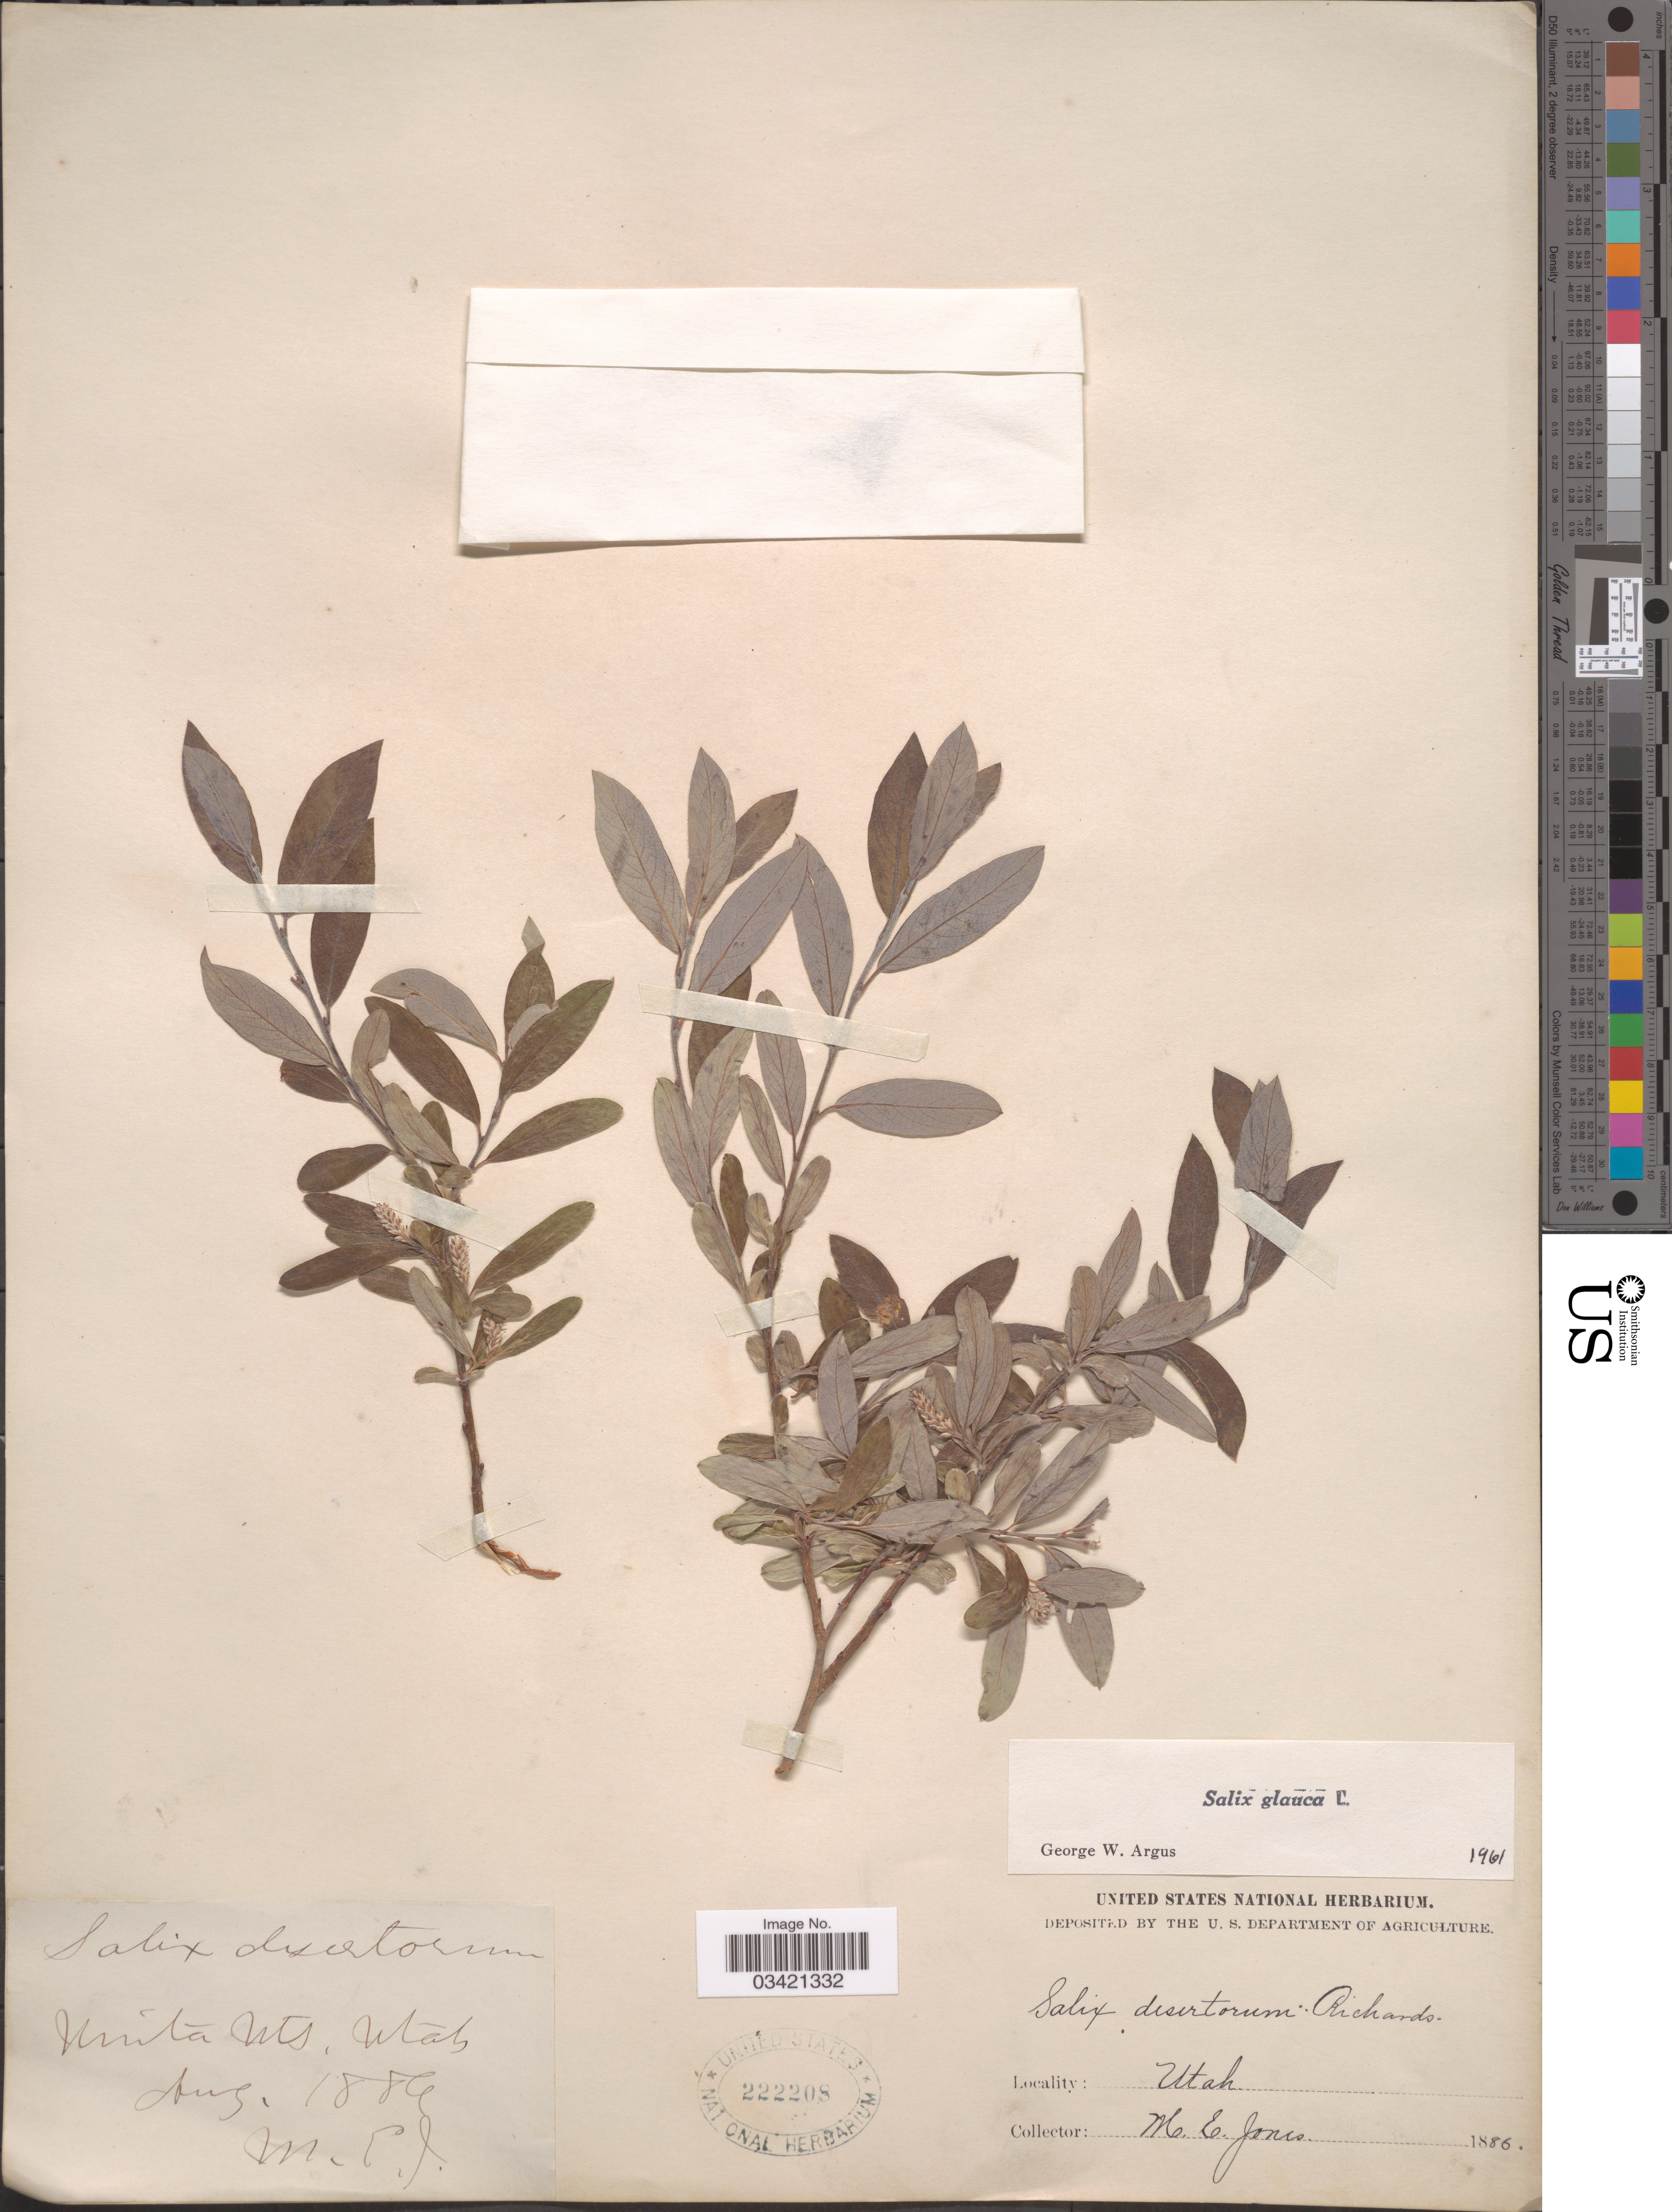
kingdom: Plantae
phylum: Tracheophyta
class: Magnoliopsida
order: Malpighiales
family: Salicaceae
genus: Salix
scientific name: Salix glauca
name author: L.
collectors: M. E. Jones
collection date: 1886-08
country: United States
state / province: Utah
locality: Uinta Mts.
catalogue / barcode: US 222208